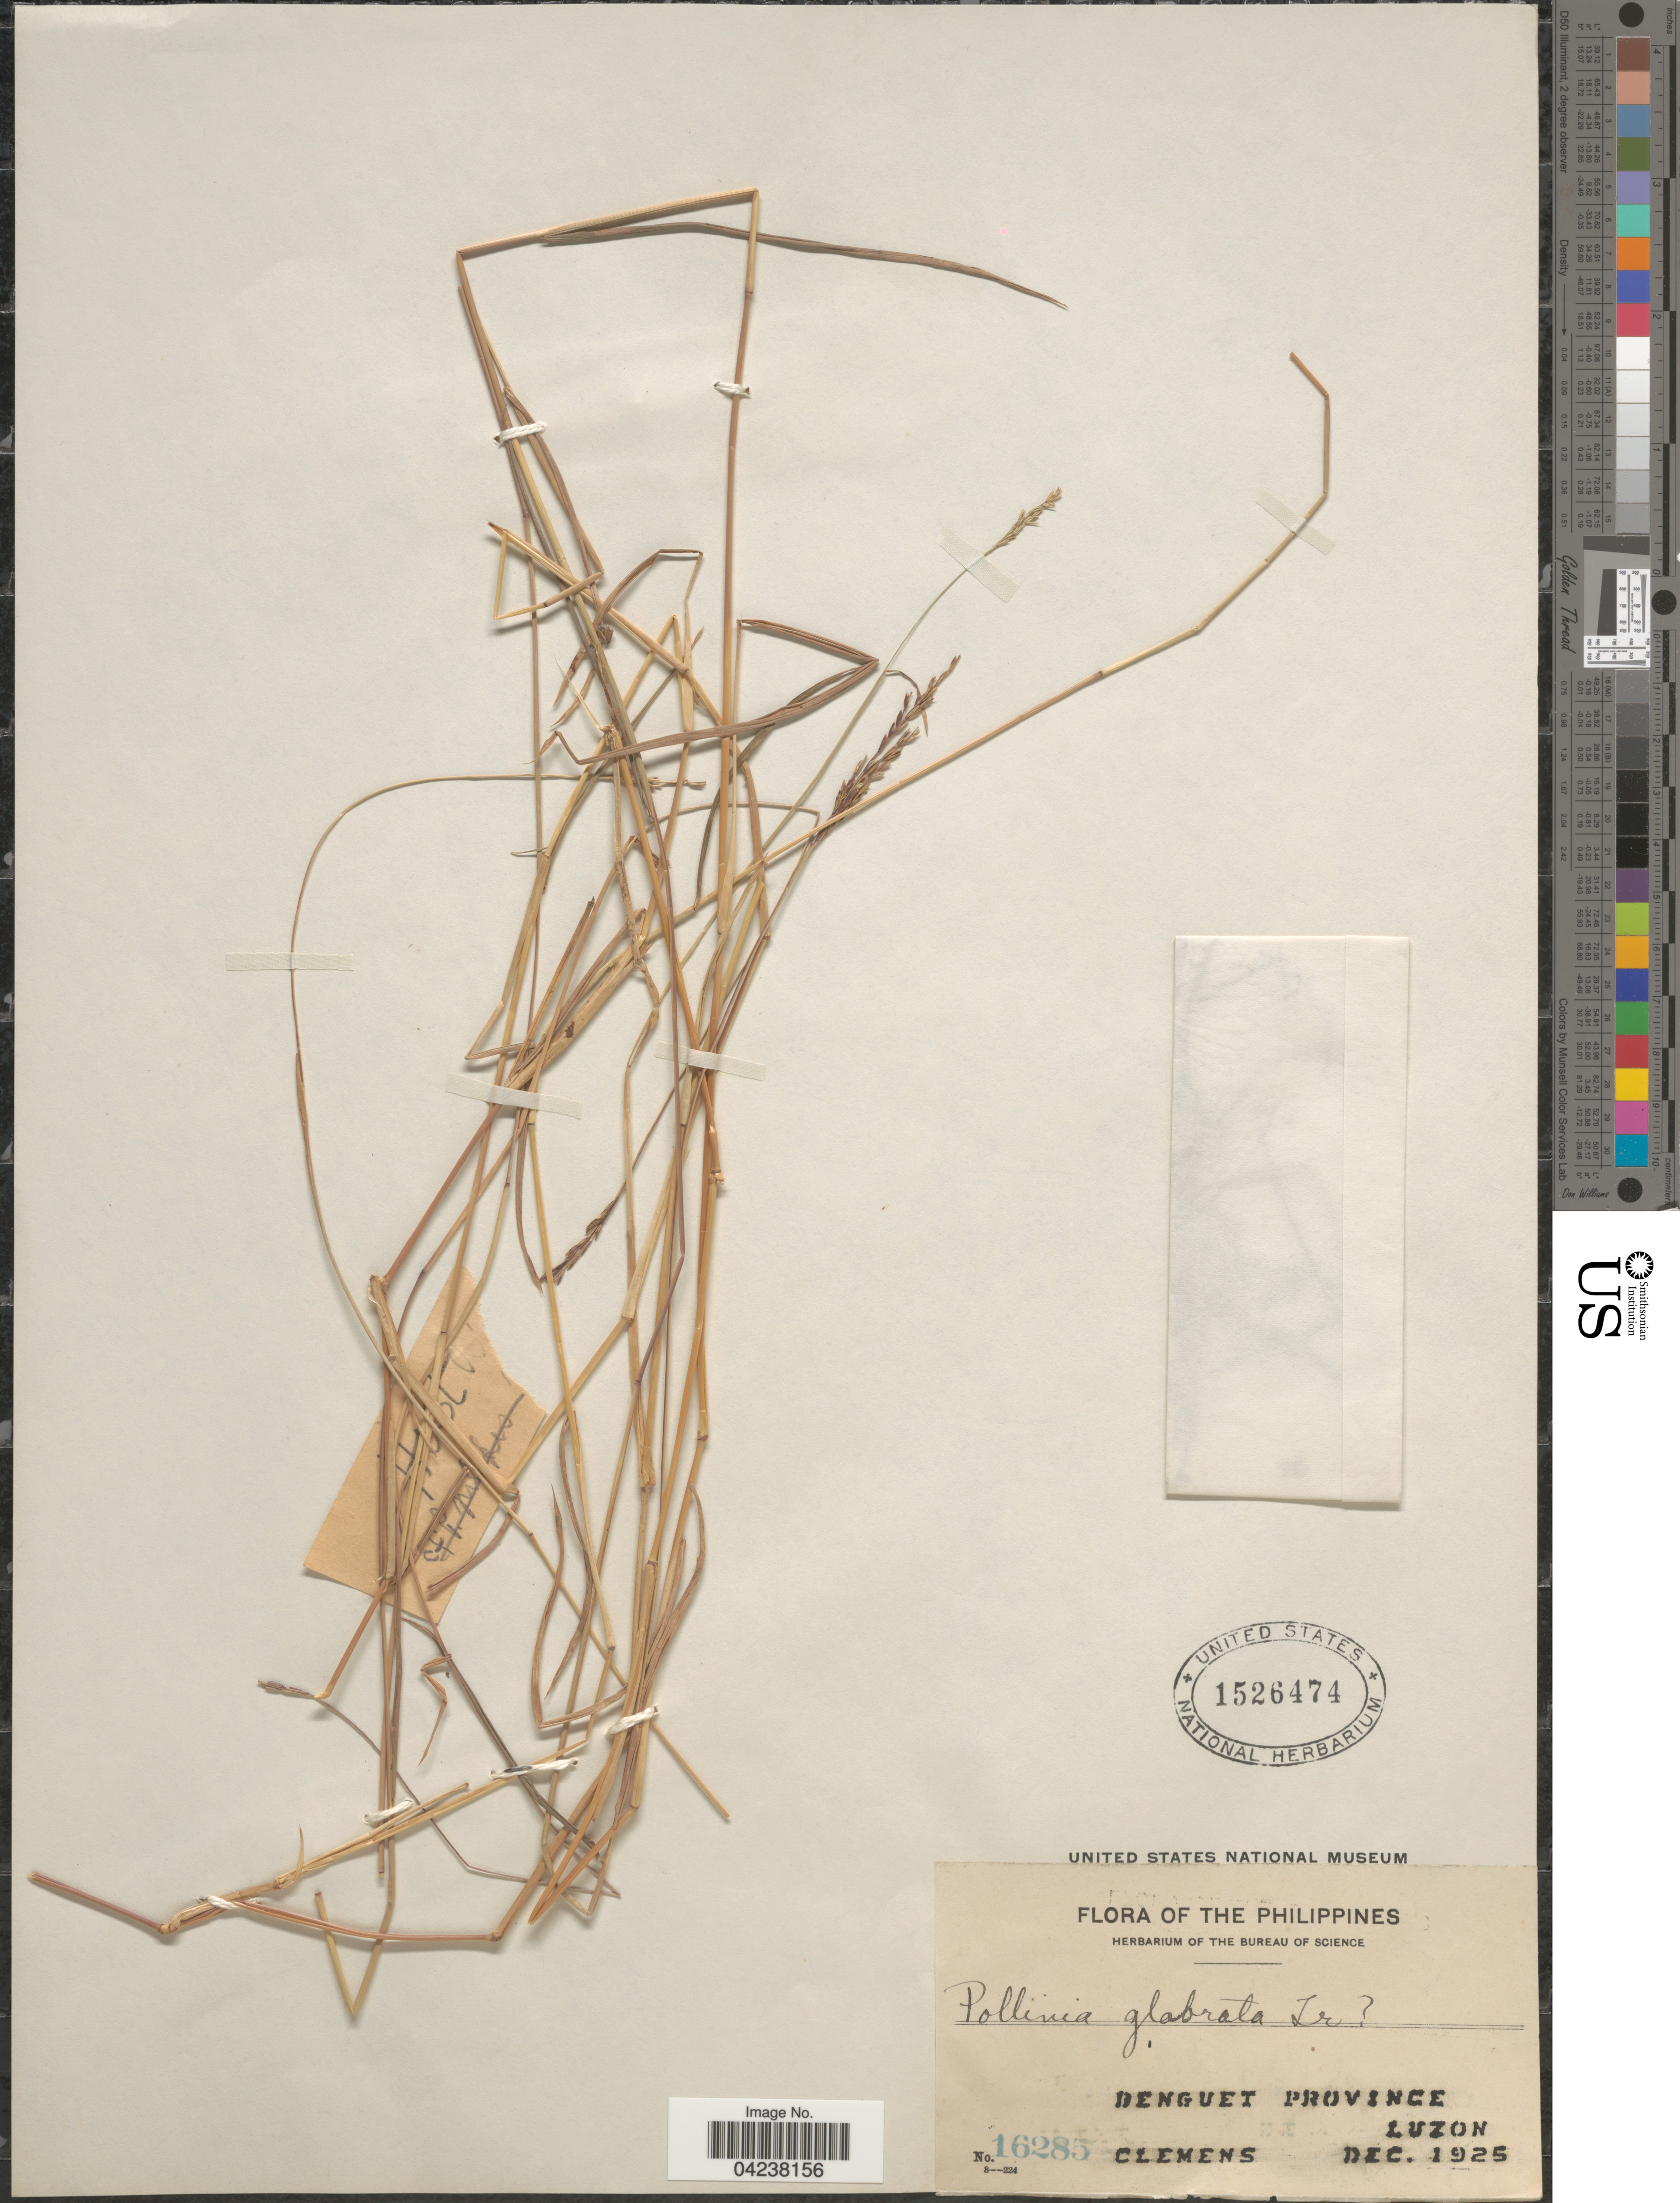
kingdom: Plantae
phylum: Tracheophyta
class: Liliopsida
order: Poales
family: Poaceae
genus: Microstegium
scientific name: Microstegium sp.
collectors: -. Clemens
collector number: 16285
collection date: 1925-12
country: Philippines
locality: Denguet Province. Luzon.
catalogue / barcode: US 1526474